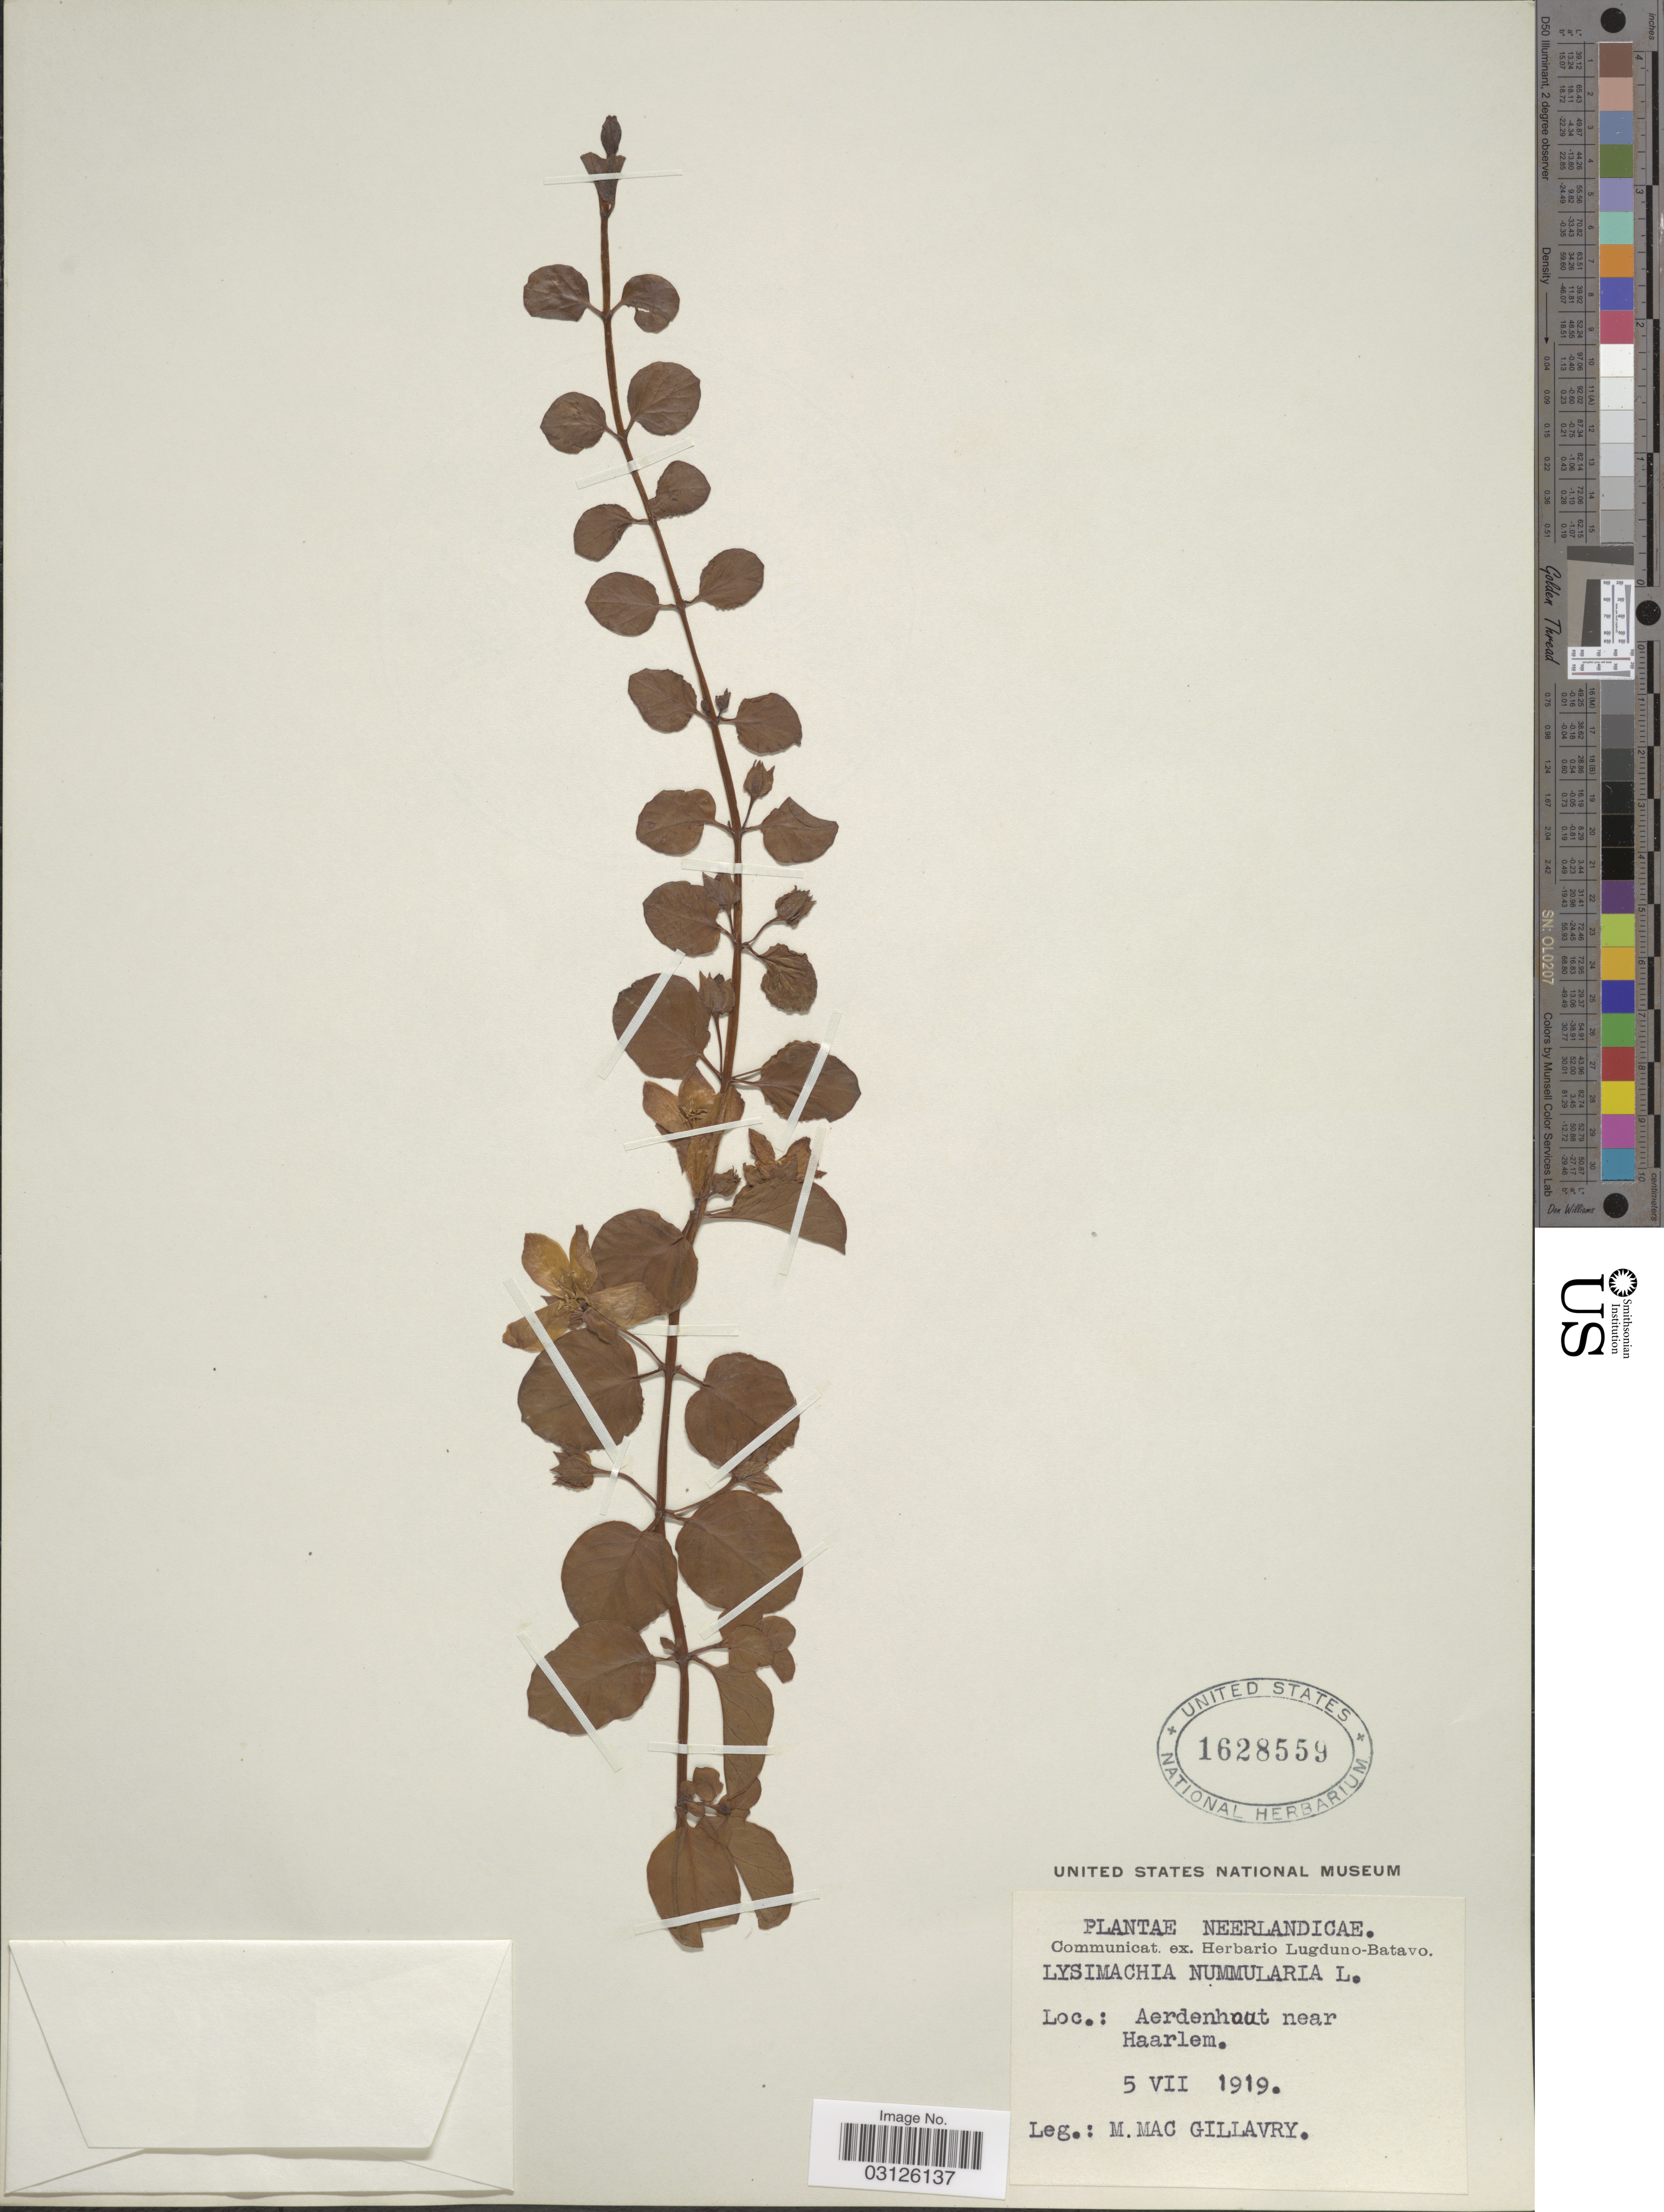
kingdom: Plantae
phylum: Tracheophyta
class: Magnoliopsida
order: Ericales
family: Primulaceae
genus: Lysimachia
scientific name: Lysimachia nummularia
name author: L.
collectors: M. Gillavry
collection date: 1919-07-05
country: Netherlands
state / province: Noord Holland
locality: Aerdenhout near Haarlem.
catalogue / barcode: US 1628559